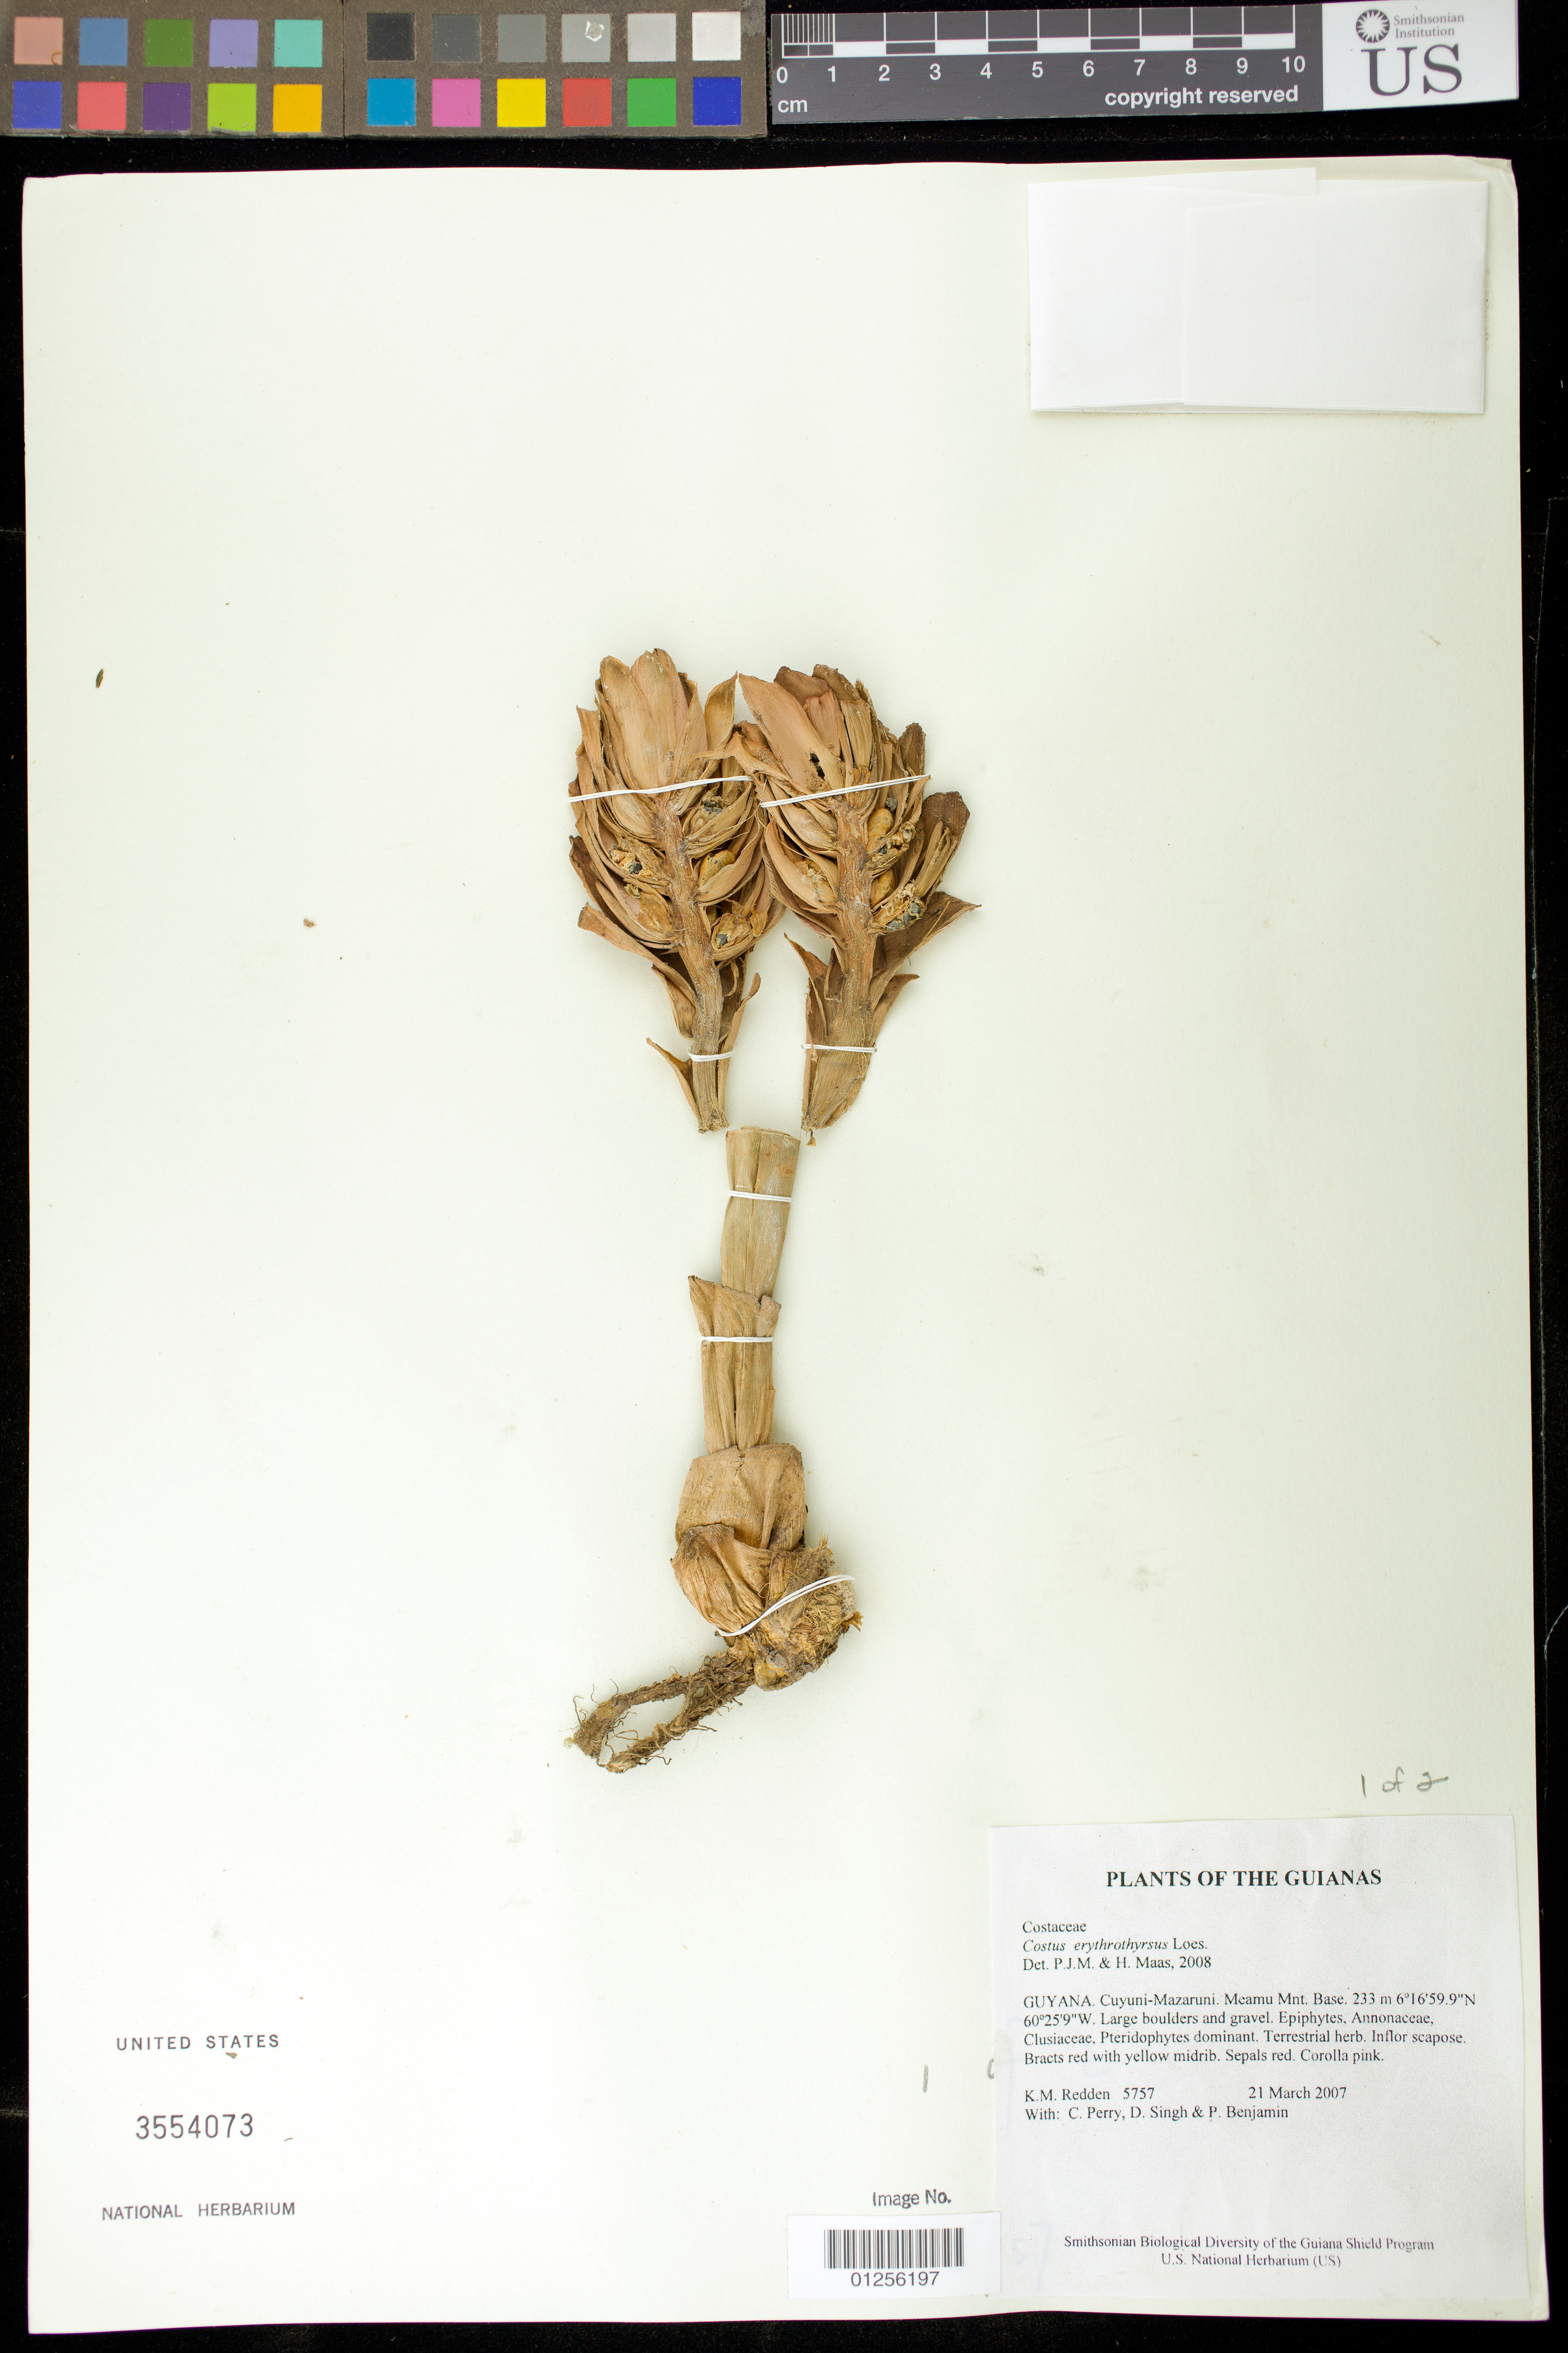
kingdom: Plantae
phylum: Tracheophyta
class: Liliopsida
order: Zingiberales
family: Costaceae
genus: Costus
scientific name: Costus erythrothyrsus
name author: Loes.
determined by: Maas, Paul J.; Maas, H.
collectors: K. M. Redden, C. Perry, D. Singh & P. Benjamin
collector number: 5757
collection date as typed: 21 March 2007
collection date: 2007-03-21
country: Guyana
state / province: Cuyuni-Mazaruni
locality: Meamu Mnt. Base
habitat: Large boulders and gravel. Epiphytes, Annonaceae, Clusiaceae, pteridophytes dominant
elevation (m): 233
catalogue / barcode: US 3554073